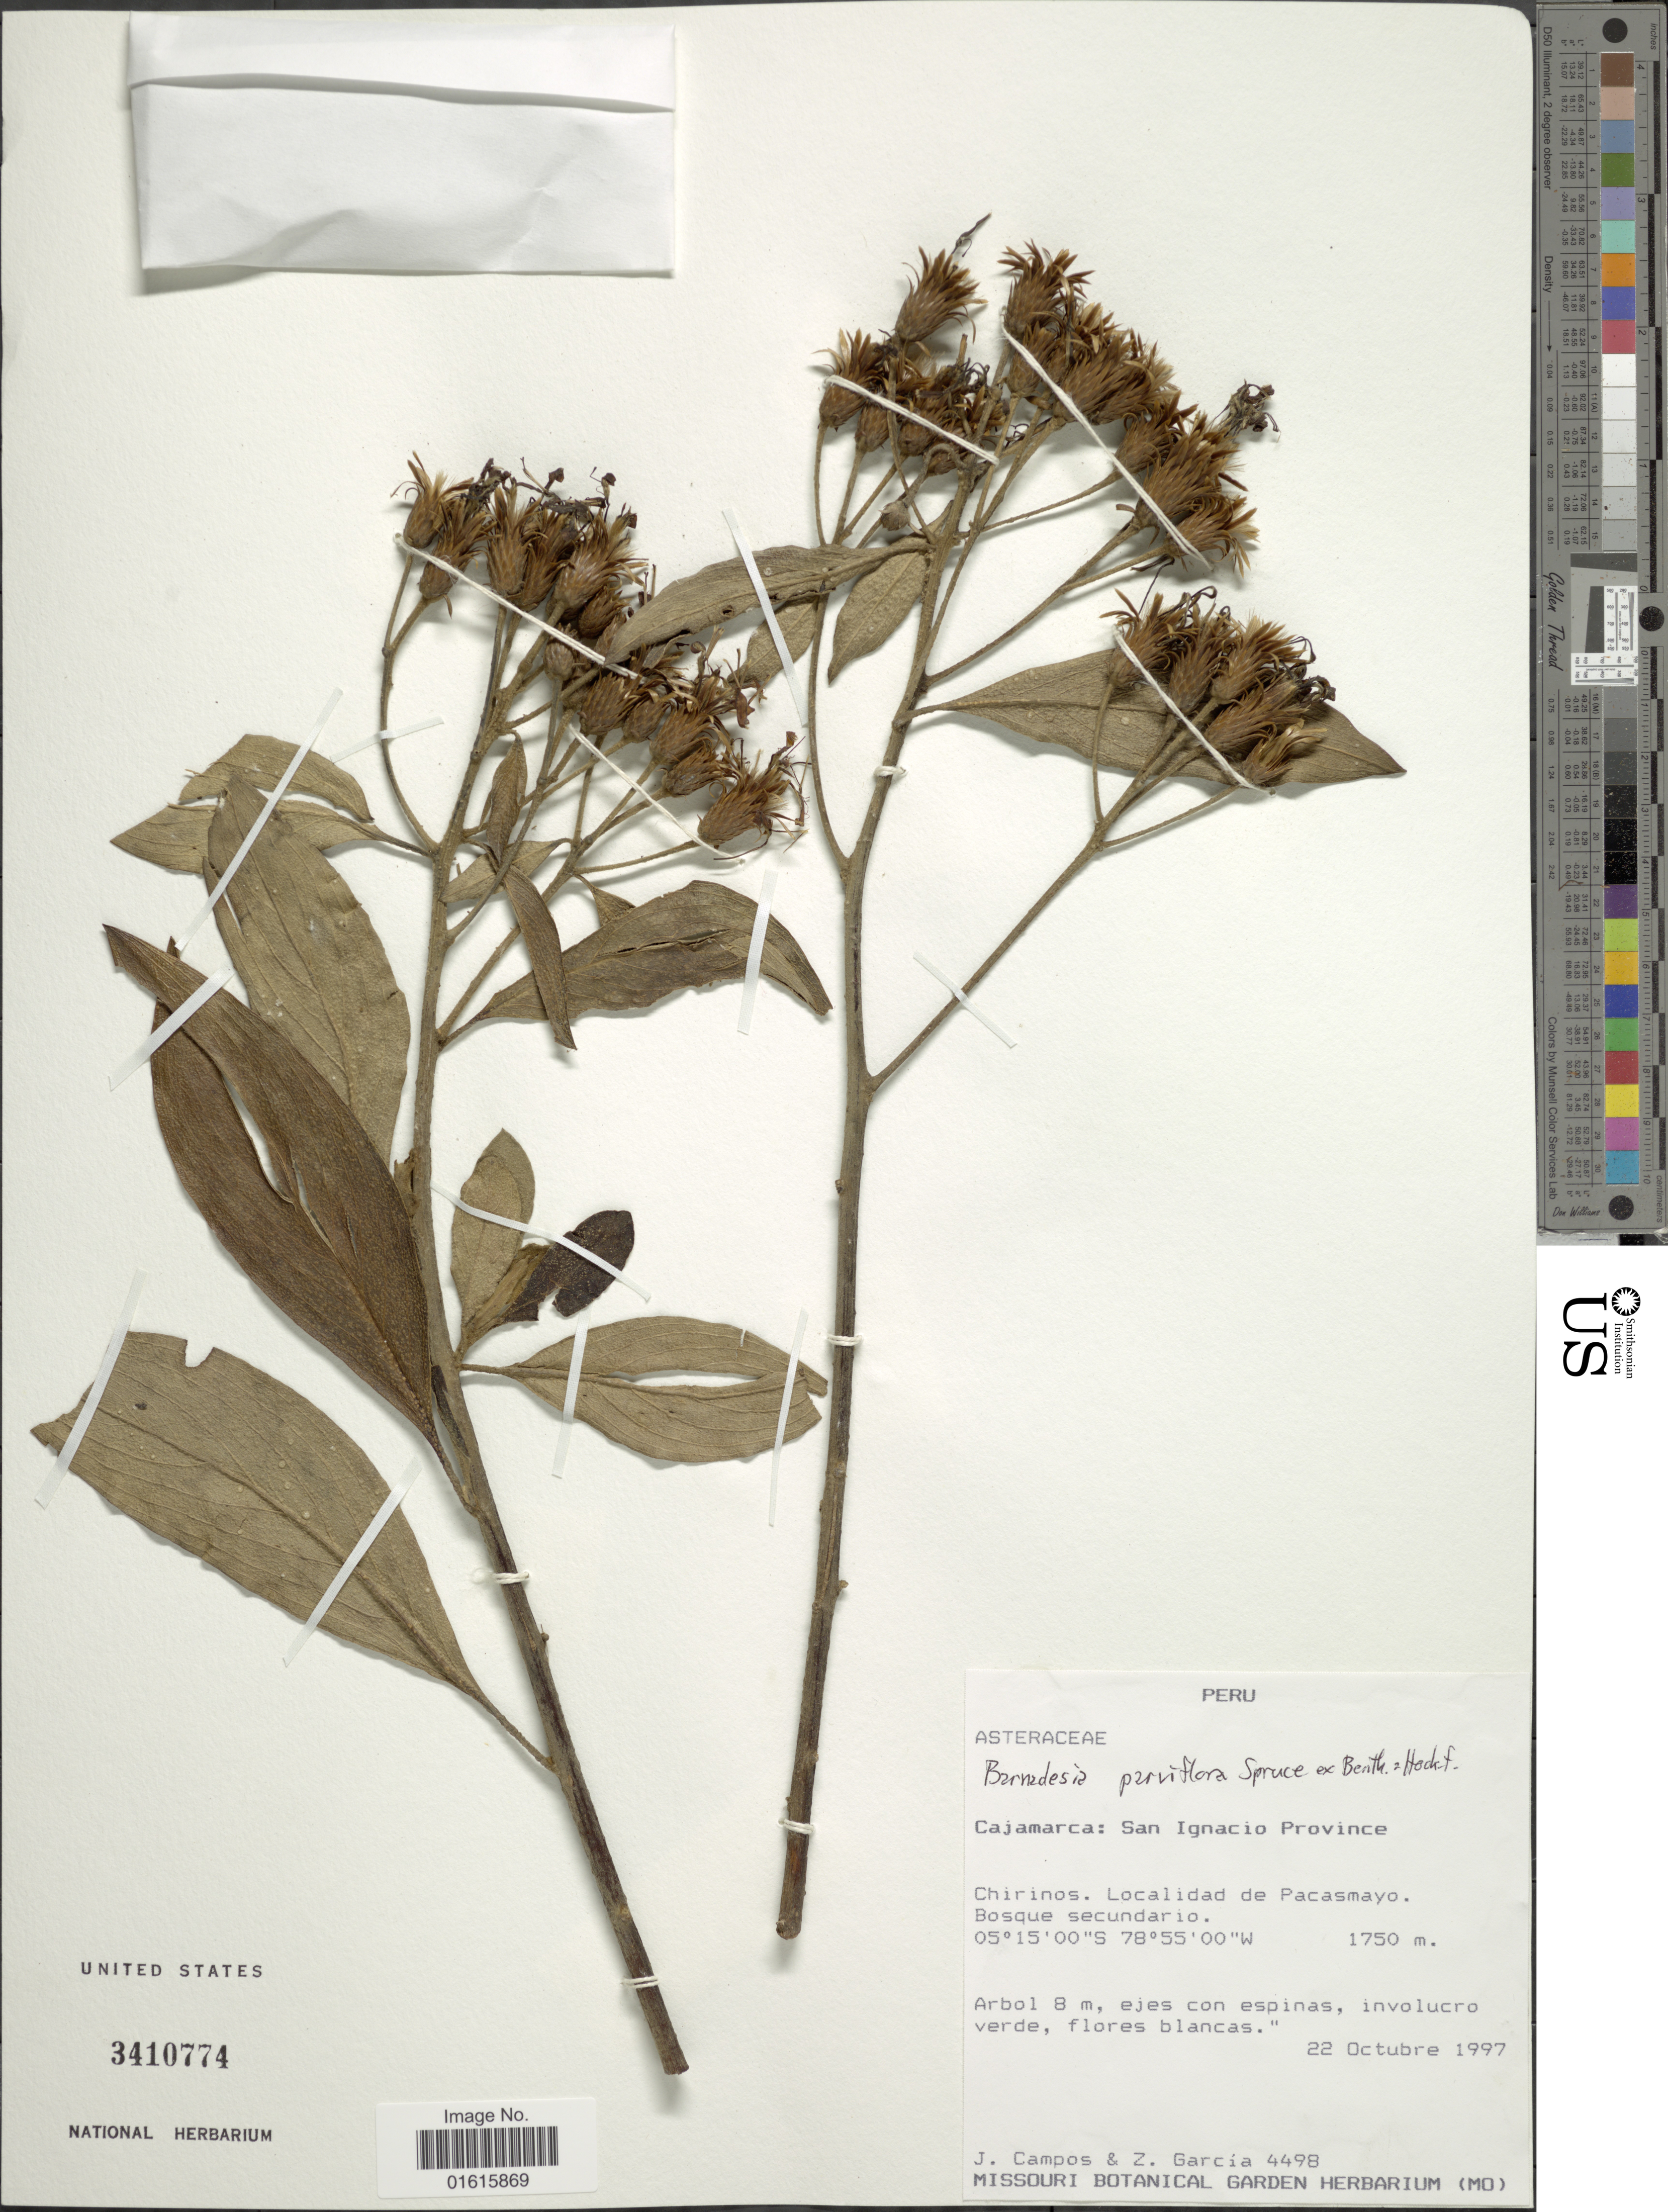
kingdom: Plantae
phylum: Tracheophyta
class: Magnoliopsida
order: Asterales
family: Asteraceae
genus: Barnadesia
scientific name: Barnadesia parviflora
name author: Spruce ex Benth. & Hook. f.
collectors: J. Campos & Z. Garcia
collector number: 4498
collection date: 1997-10-22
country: Peru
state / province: Cajamarca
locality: San Ignacio Province, Chirinos. Localidad de Pacasmayo. Bosque secundario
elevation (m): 1750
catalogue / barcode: US 3410774